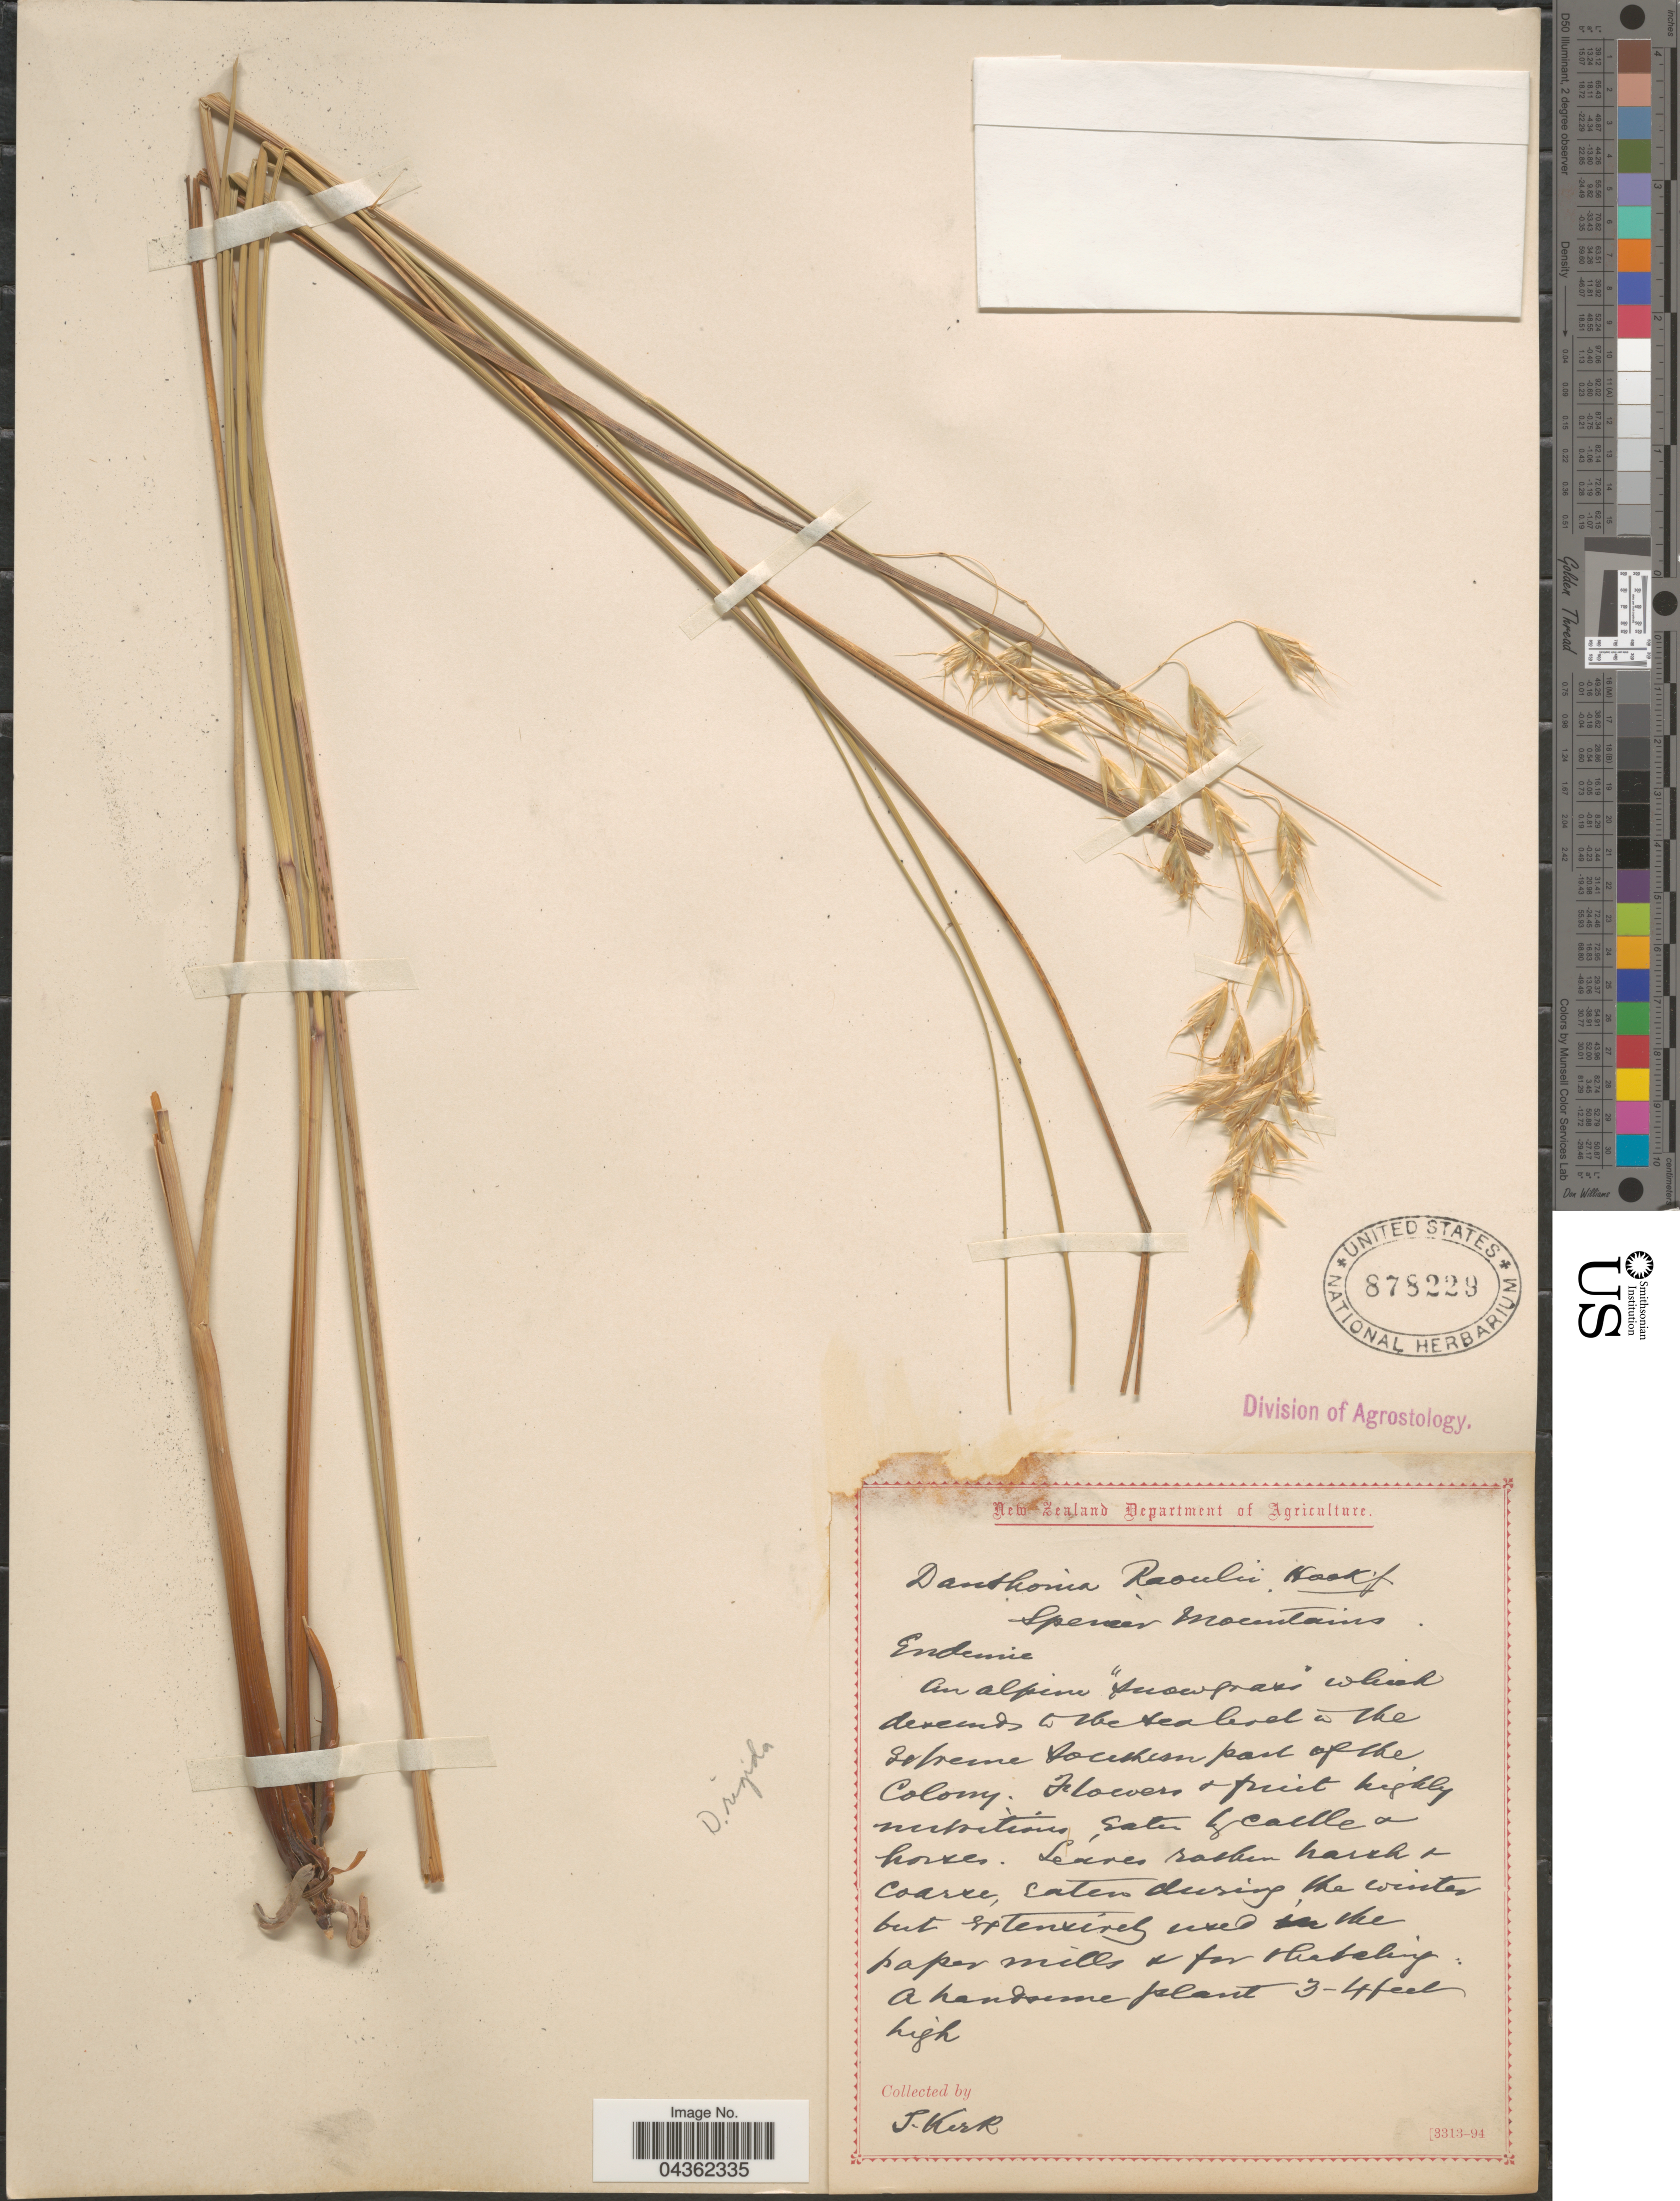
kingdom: Plantae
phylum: Tracheophyta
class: Liliopsida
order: Poales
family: Poaceae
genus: Chionochloa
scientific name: Chionochloa rigida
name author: (Raoul) Zotov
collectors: T. Kirk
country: New Zealand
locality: Spenser Mountains.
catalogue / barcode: US 878229